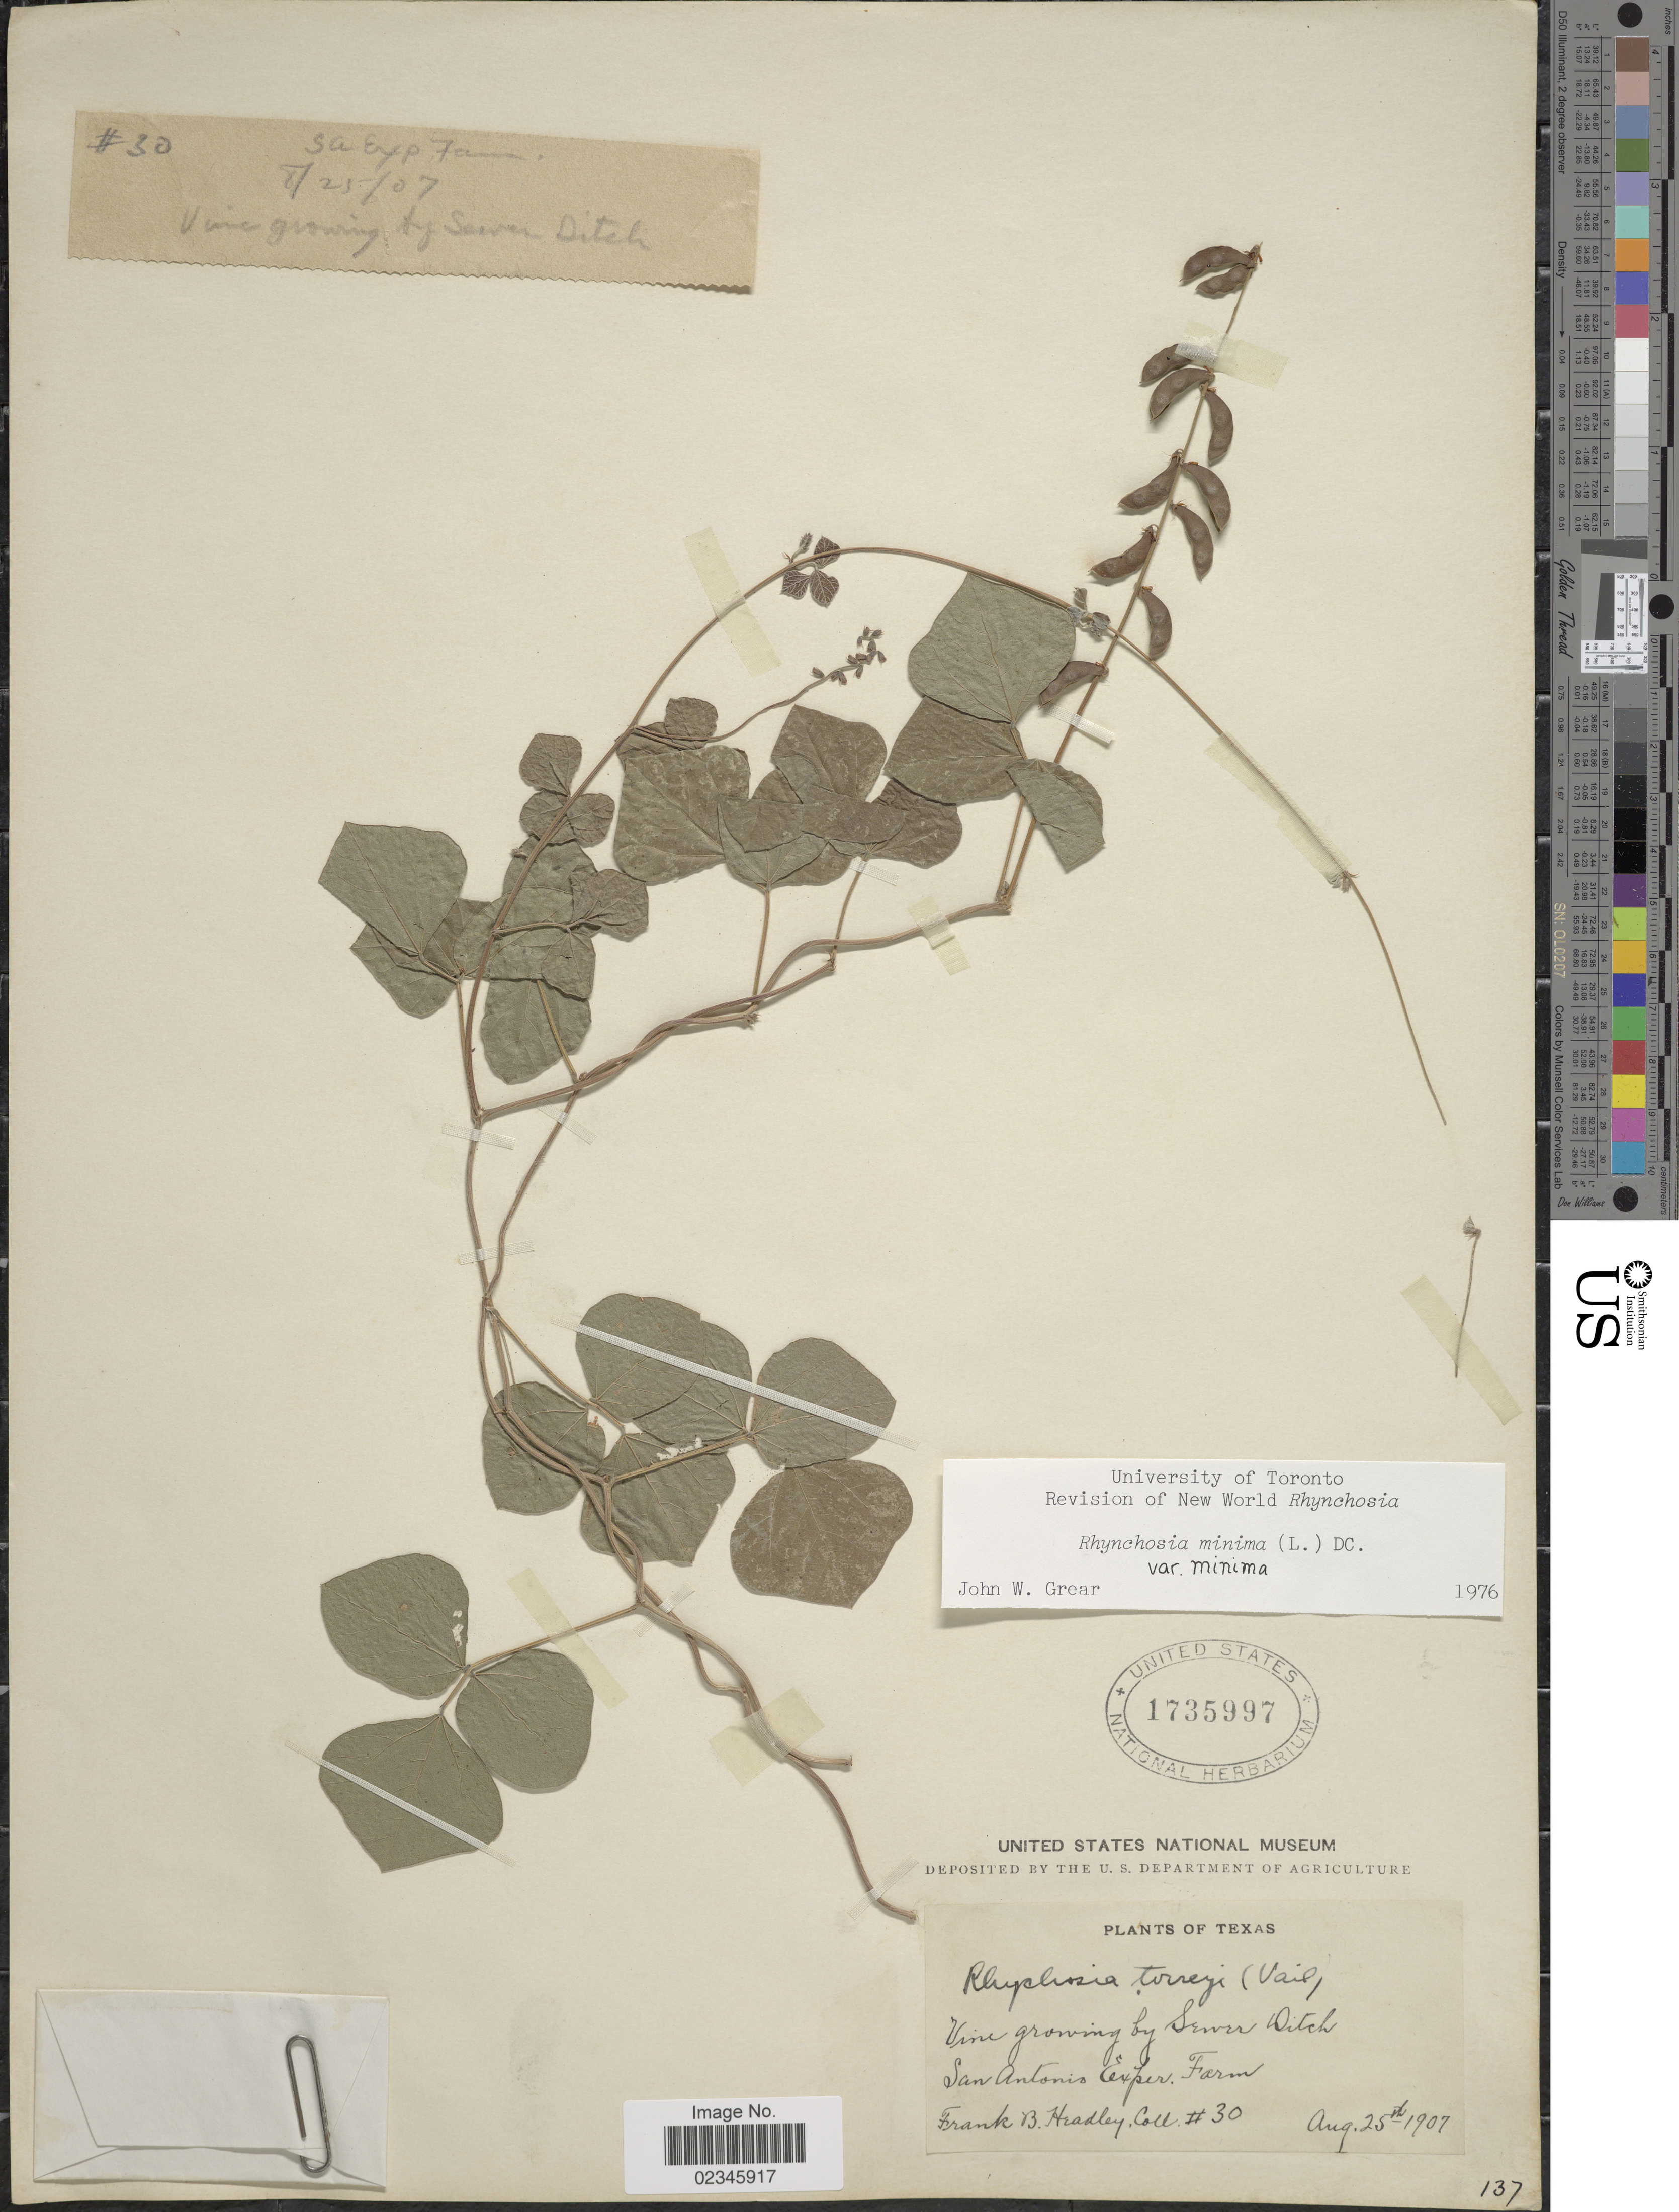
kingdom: Plantae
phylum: Tracheophyta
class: Magnoliopsida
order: Fabales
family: Fabaceae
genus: Rhynchosia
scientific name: Rhynchosia minima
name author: (L.) DC.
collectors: F. Bradley & F. B. Headley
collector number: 30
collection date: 1907-08-25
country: United States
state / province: Texas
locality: Vine growing by Sewer Ditch, San Antonio Esper. Farm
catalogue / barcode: US 1735997